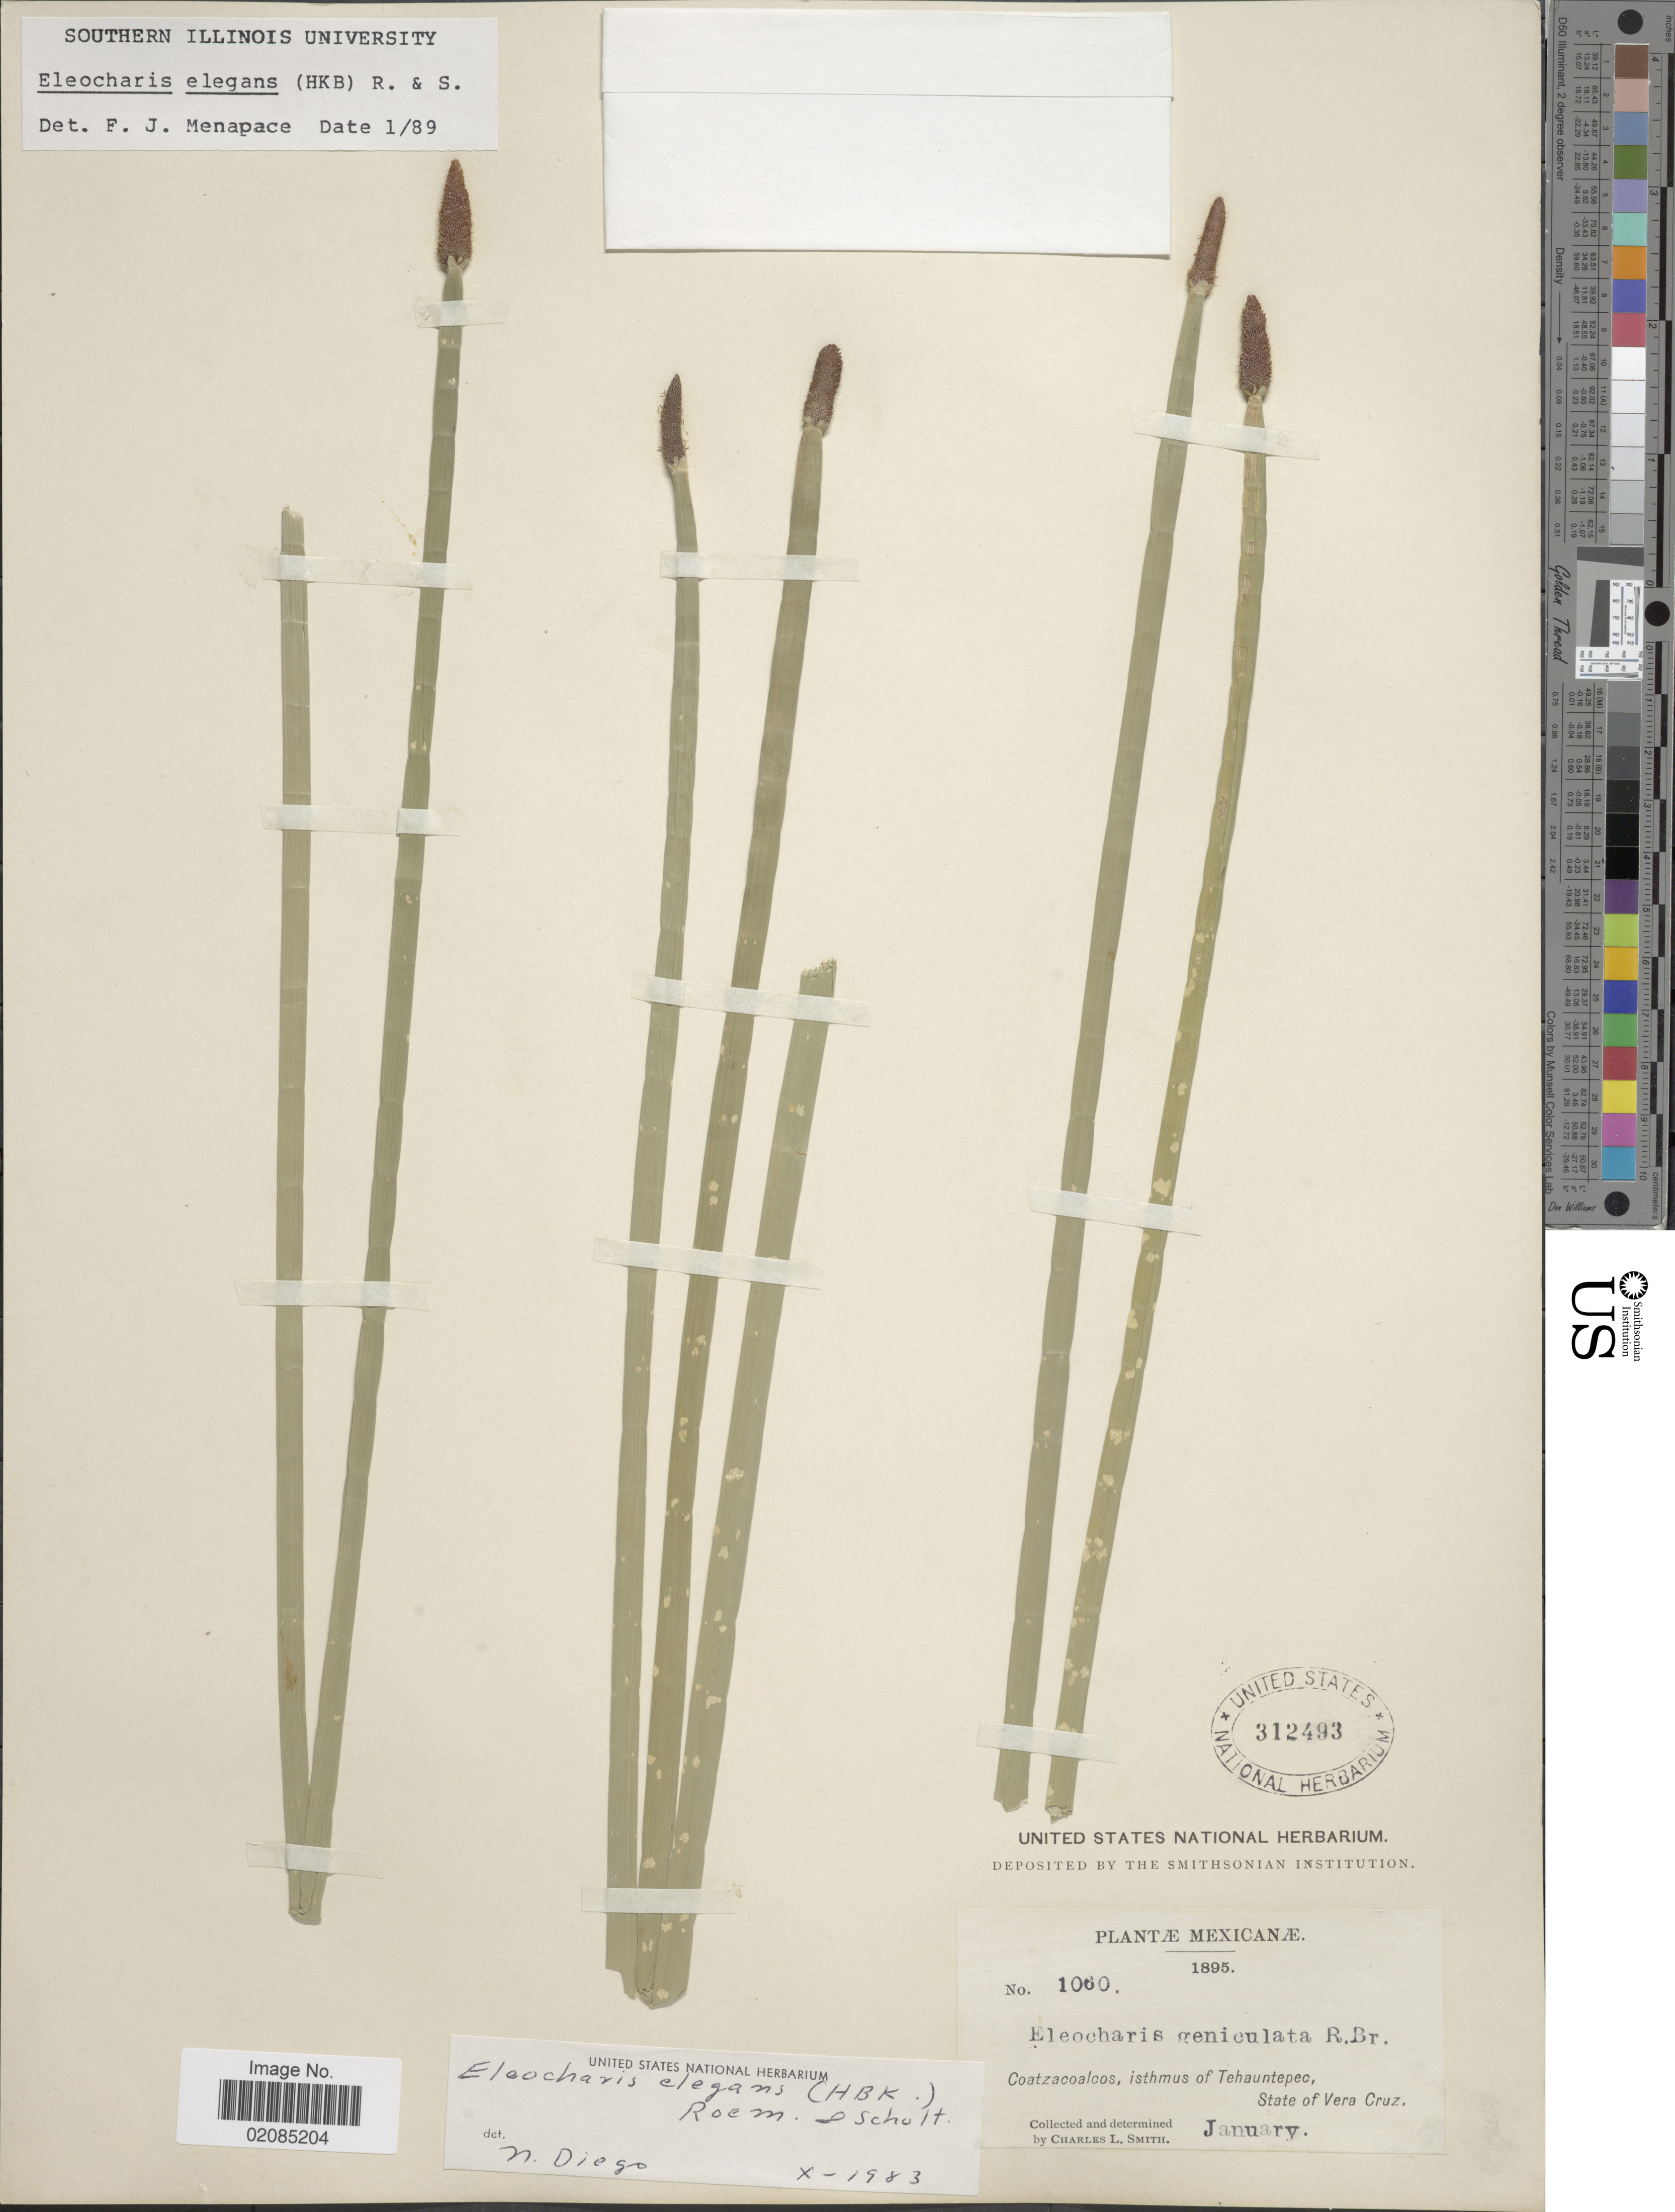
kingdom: Plantae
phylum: Tracheophyta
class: Liliopsida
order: Poales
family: Cyperaceae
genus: Eleocharis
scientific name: Eleocharis elegans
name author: (Kunth) Roem. & Schult.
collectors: C. L. Smith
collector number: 1060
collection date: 1895-01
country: Mexico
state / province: Veracruz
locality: Coatzacoalcoa, isthmus of Tehuantepec, State of Vera Cruz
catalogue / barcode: US 312493